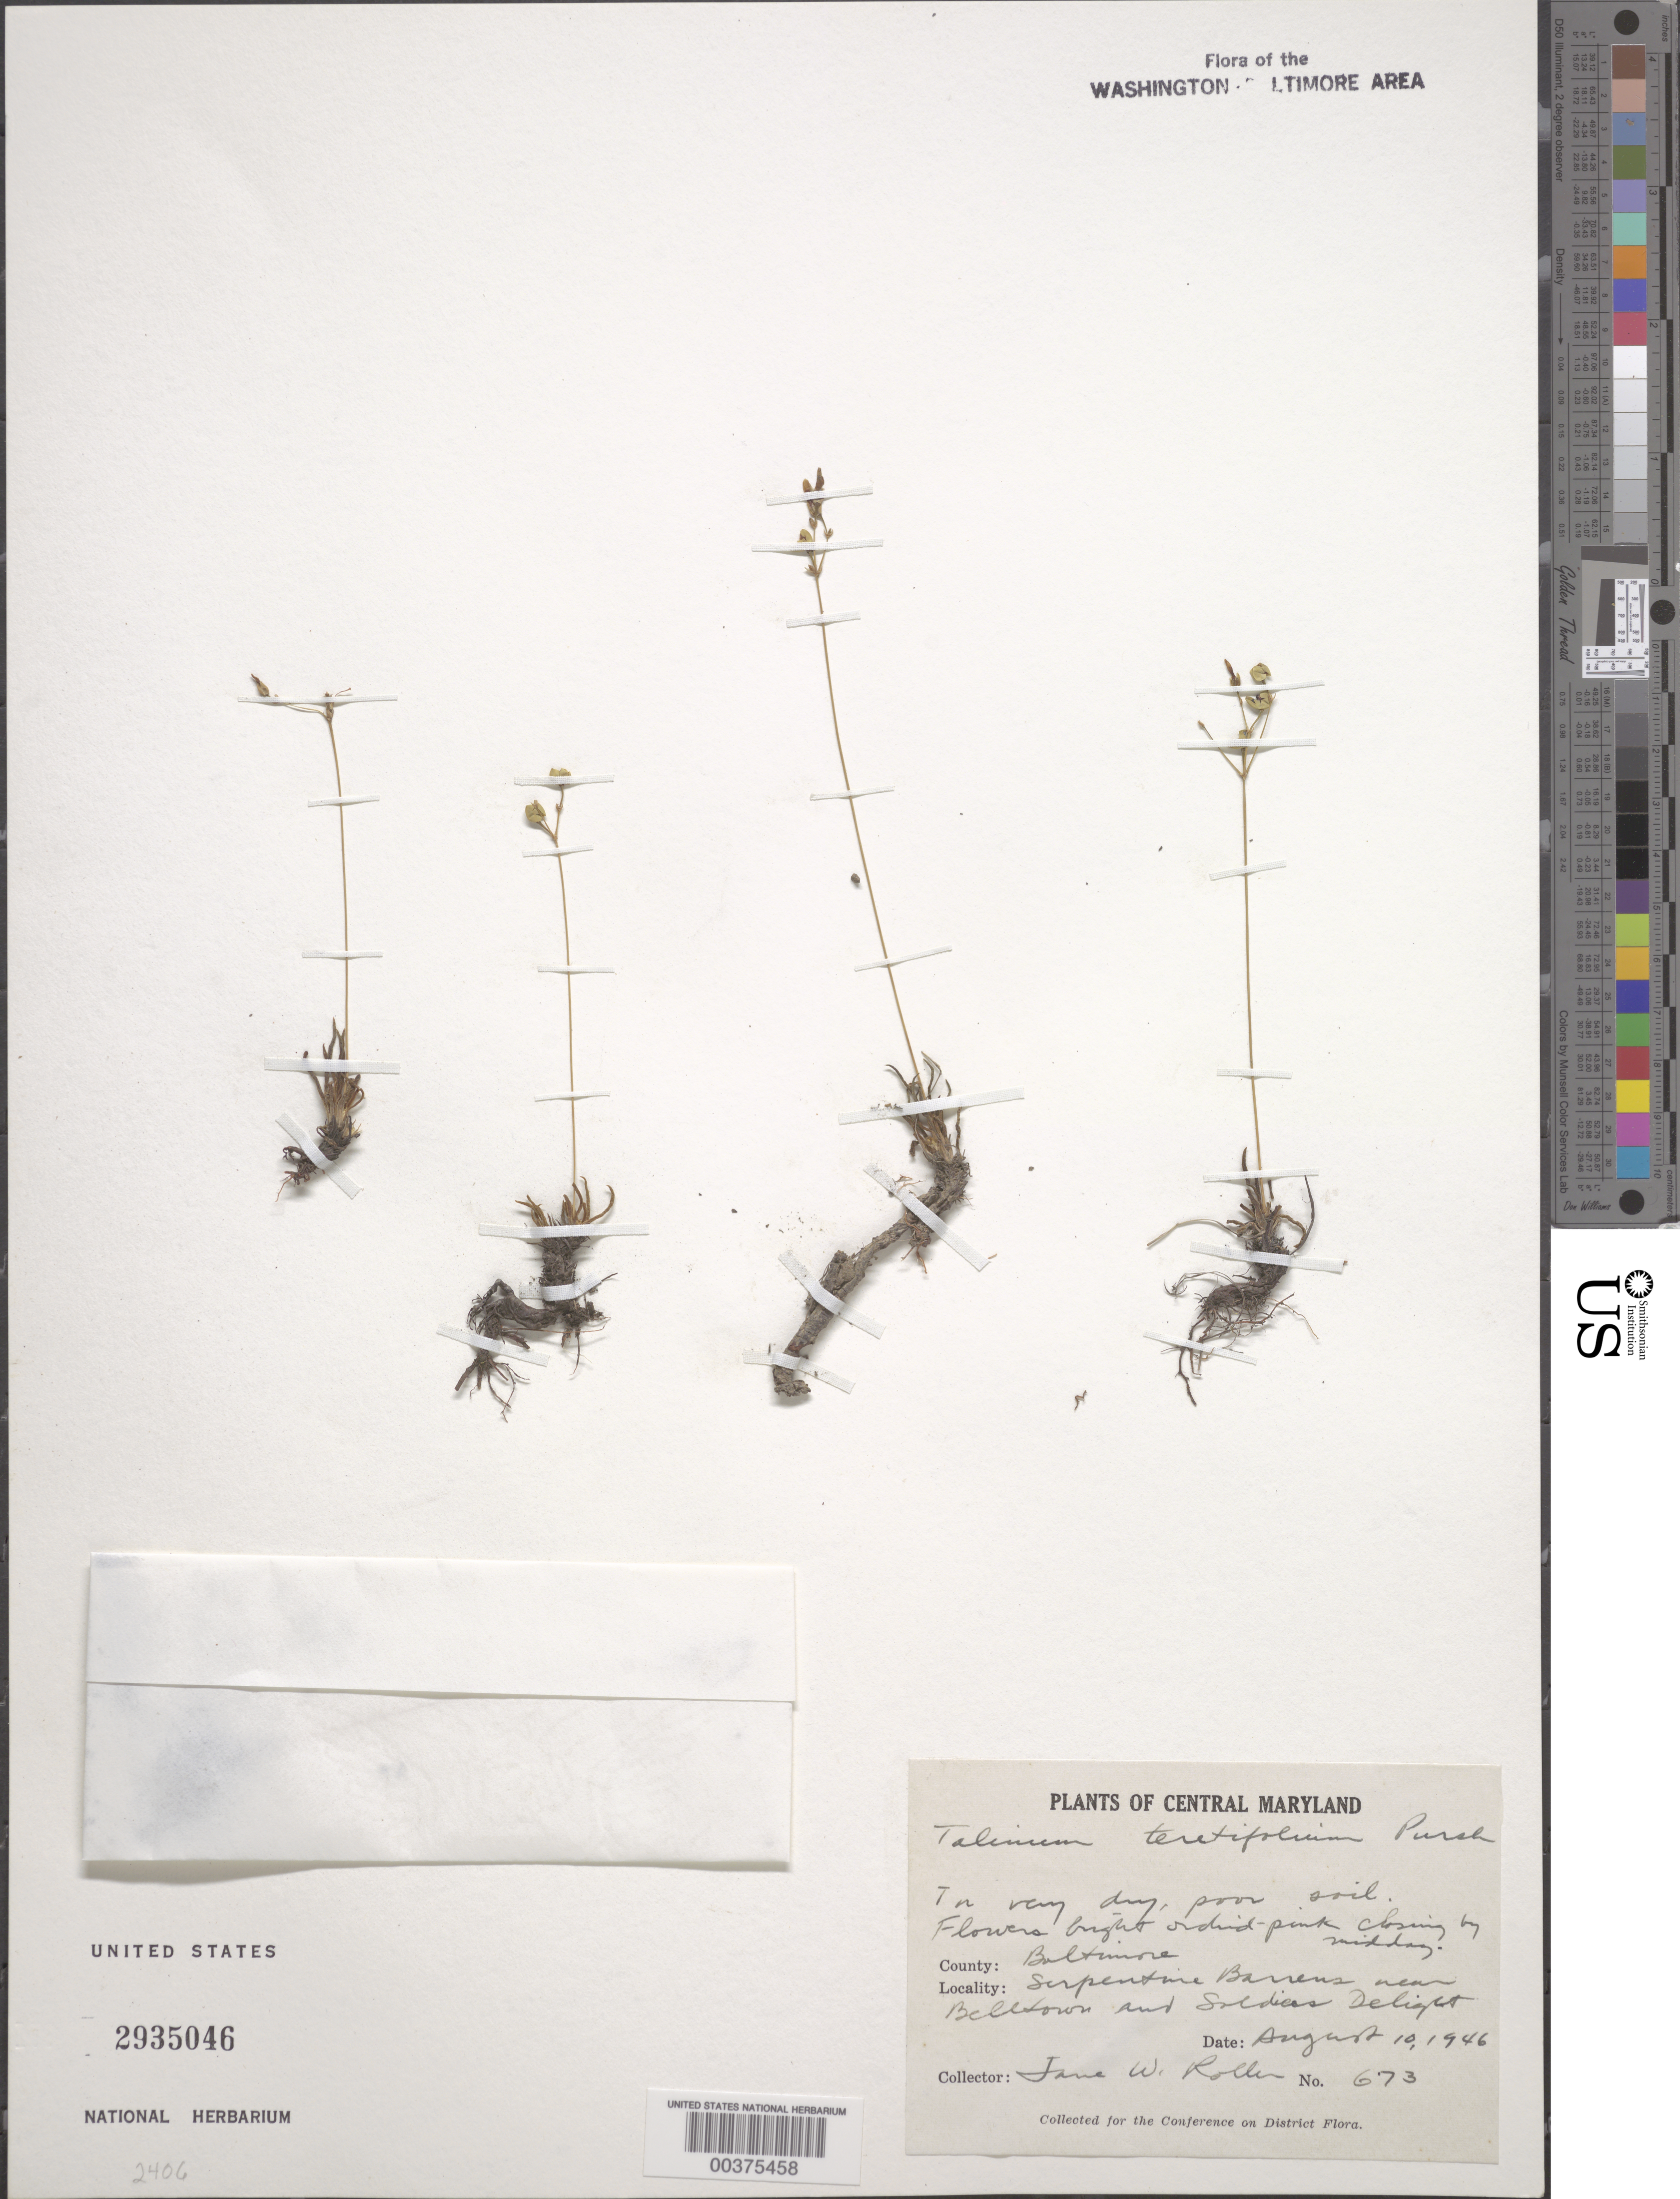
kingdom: Plantae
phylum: Tracheophyta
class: Magnoliopsida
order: Caryophyllales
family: Montiaceae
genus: Phemeranthus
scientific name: Phemeranthus teretifolius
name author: (Pursh) Raf.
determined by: Strong, Mark T., (BOT), Smithsonian Institution - National Museum of Natural History (UNITED STATES)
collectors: J. W. Roller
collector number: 673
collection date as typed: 10 Aug 1946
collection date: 1946-08-10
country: United States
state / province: Maryland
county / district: Baltimore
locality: Serpentine Barrens near Belltown and Soldiers Delight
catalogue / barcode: US 2935046